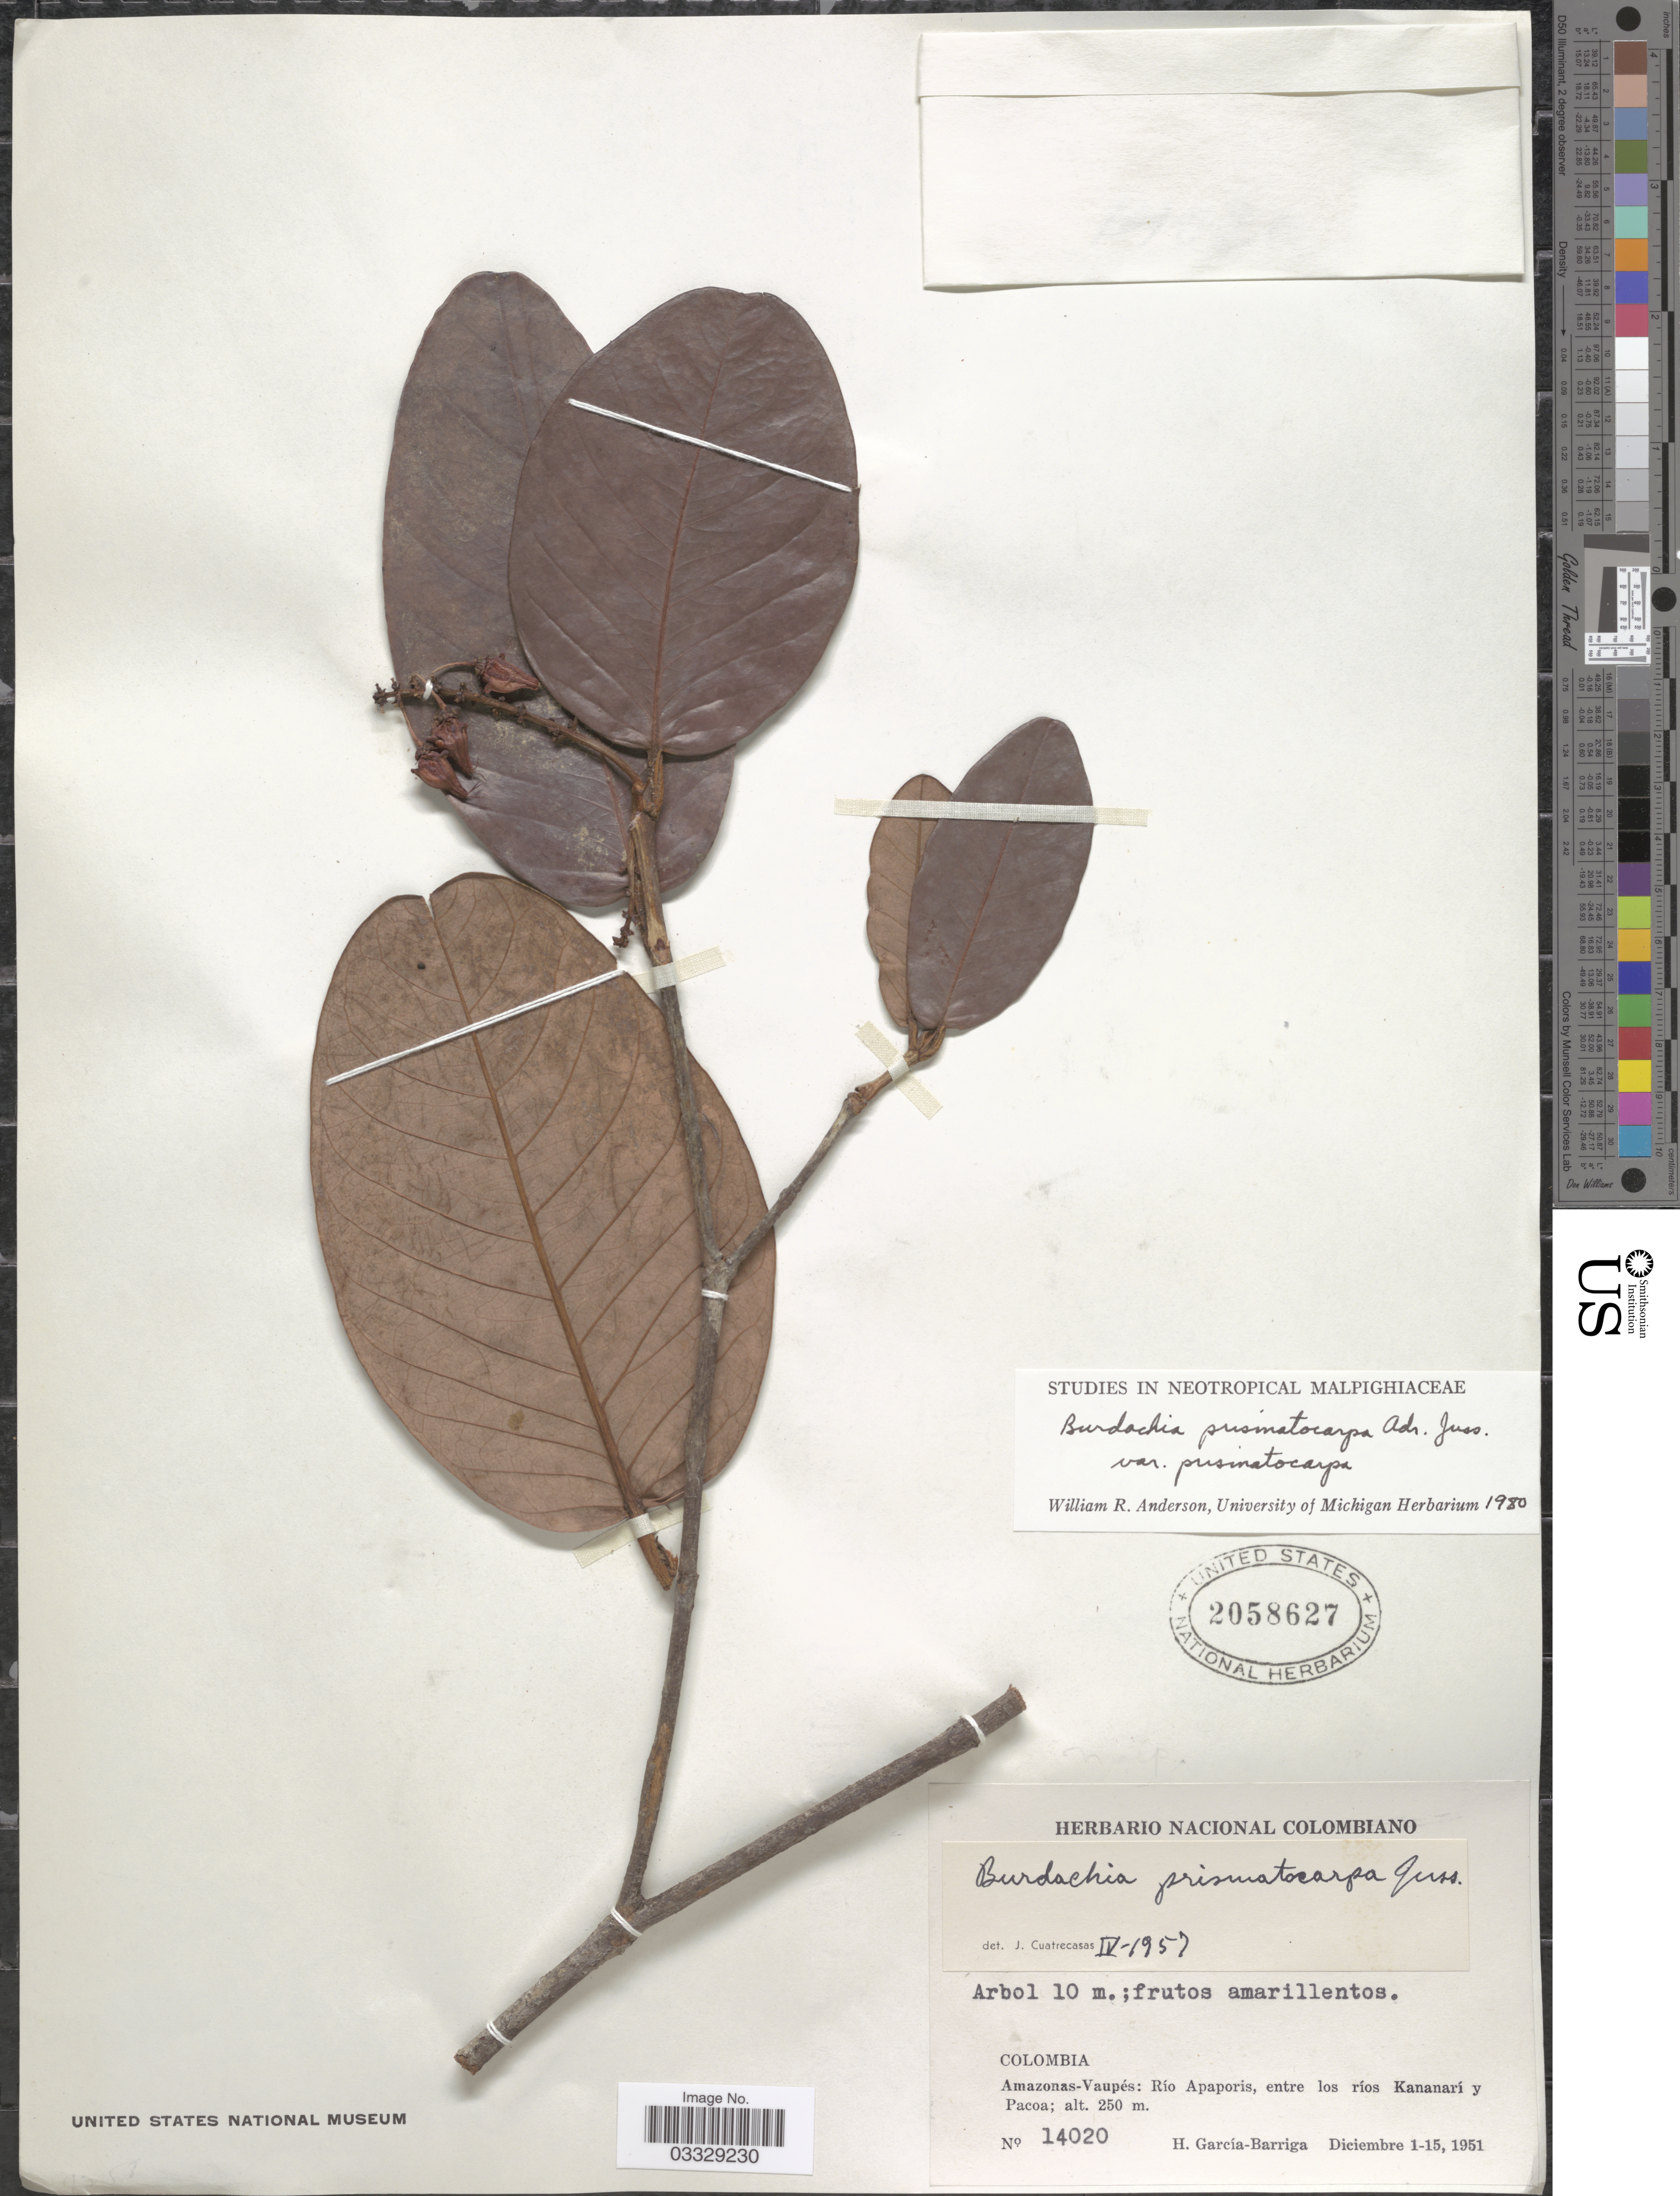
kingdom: Plantae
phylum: Tracheophyta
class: Magnoliopsida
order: Malpighiales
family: Malpighiaceae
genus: Burdachia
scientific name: Burdachia prismatocarpa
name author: A. Juss.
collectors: H. García Barriga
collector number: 14020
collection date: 1951-12-01/1951-12-15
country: Colombia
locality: Amazonas-Vaupés: Río Apaporis, entre los ríos Kananarý y Pacoa.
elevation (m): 250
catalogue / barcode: US 2058627